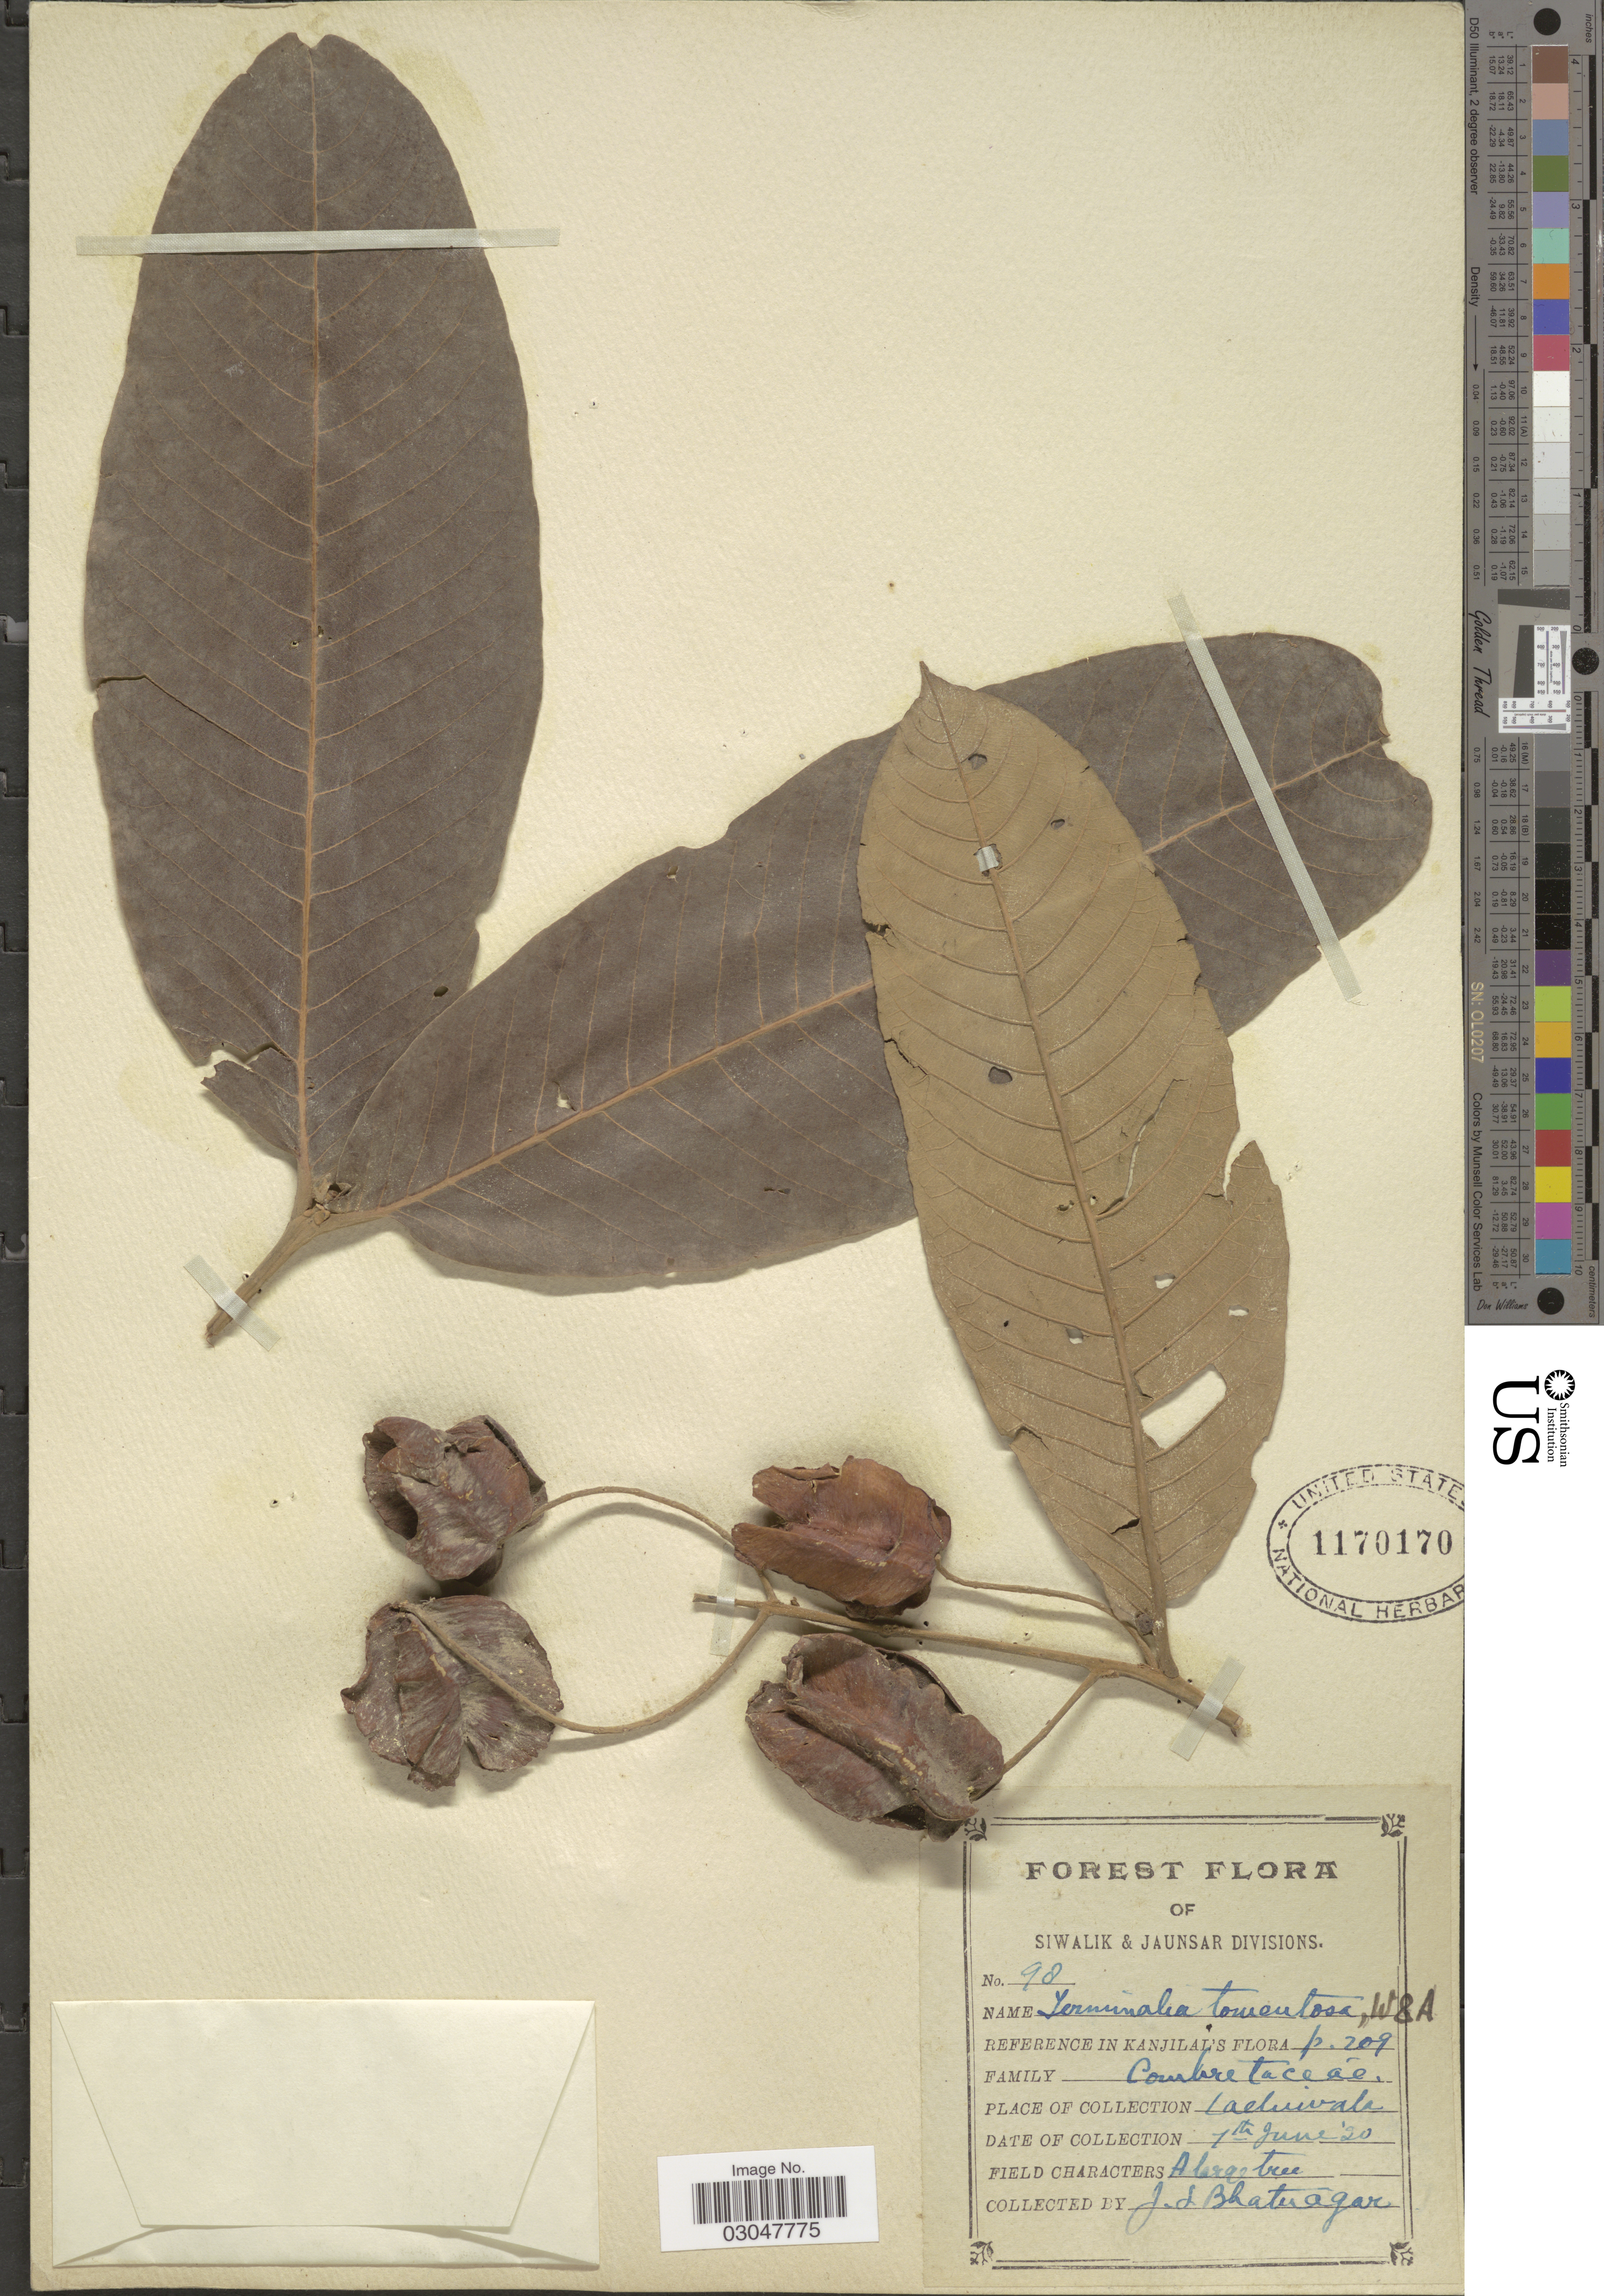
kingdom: Plantae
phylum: Tracheophyta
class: Magnoliopsida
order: Myrtales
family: Combretaceae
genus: Terminalia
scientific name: Terminalia tomentosa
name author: Wight & Arn.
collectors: J. Bhatnagar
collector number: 98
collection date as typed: Transcribed d/m/y: 7/6/20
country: India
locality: Forest. Siwalik & Jaunsar Divisions. Lachivala.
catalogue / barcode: US 1170170